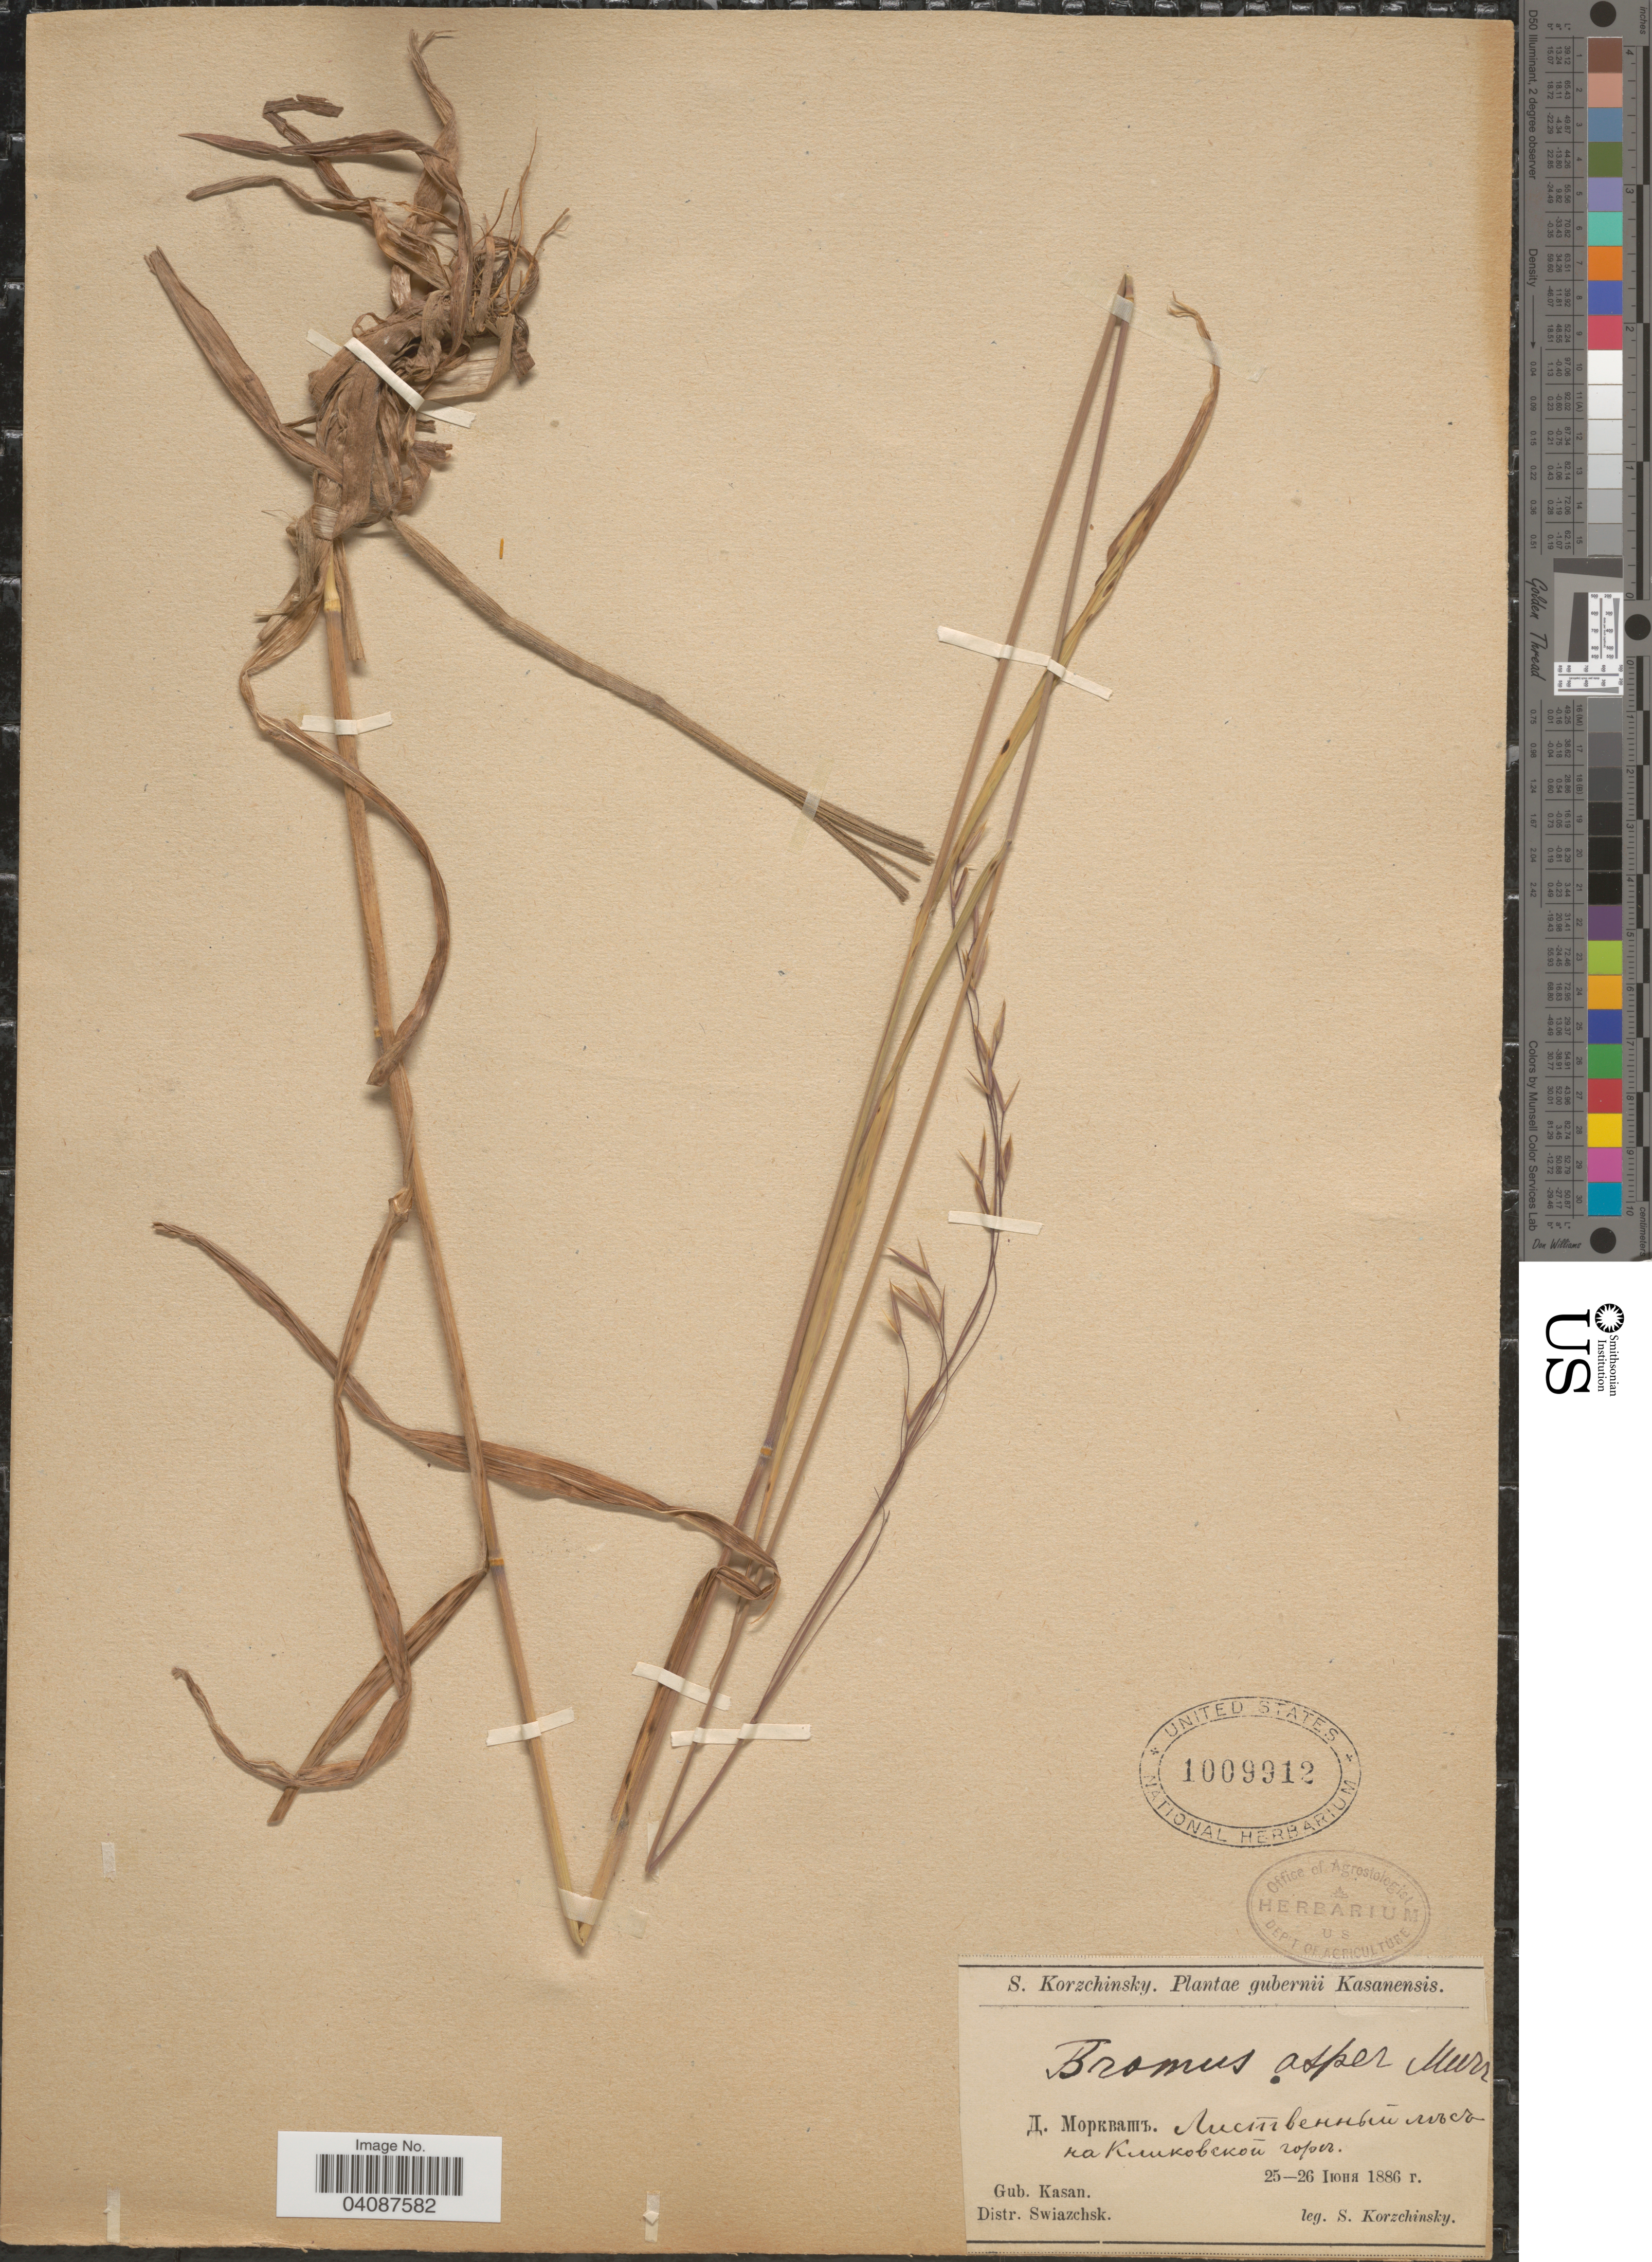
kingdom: Plantae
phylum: Tracheophyta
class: Liliopsida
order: Poales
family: Poaceae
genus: Bromus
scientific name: Bromus benekenii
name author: (Lange) Trimen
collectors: S. Korzchinsky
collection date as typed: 25-26 X 1886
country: Russian Federation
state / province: Tatarstan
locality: Gubernii Kasanensis. X. Gub. Kasan. Distr. Swiazchsk.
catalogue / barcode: US 1009912